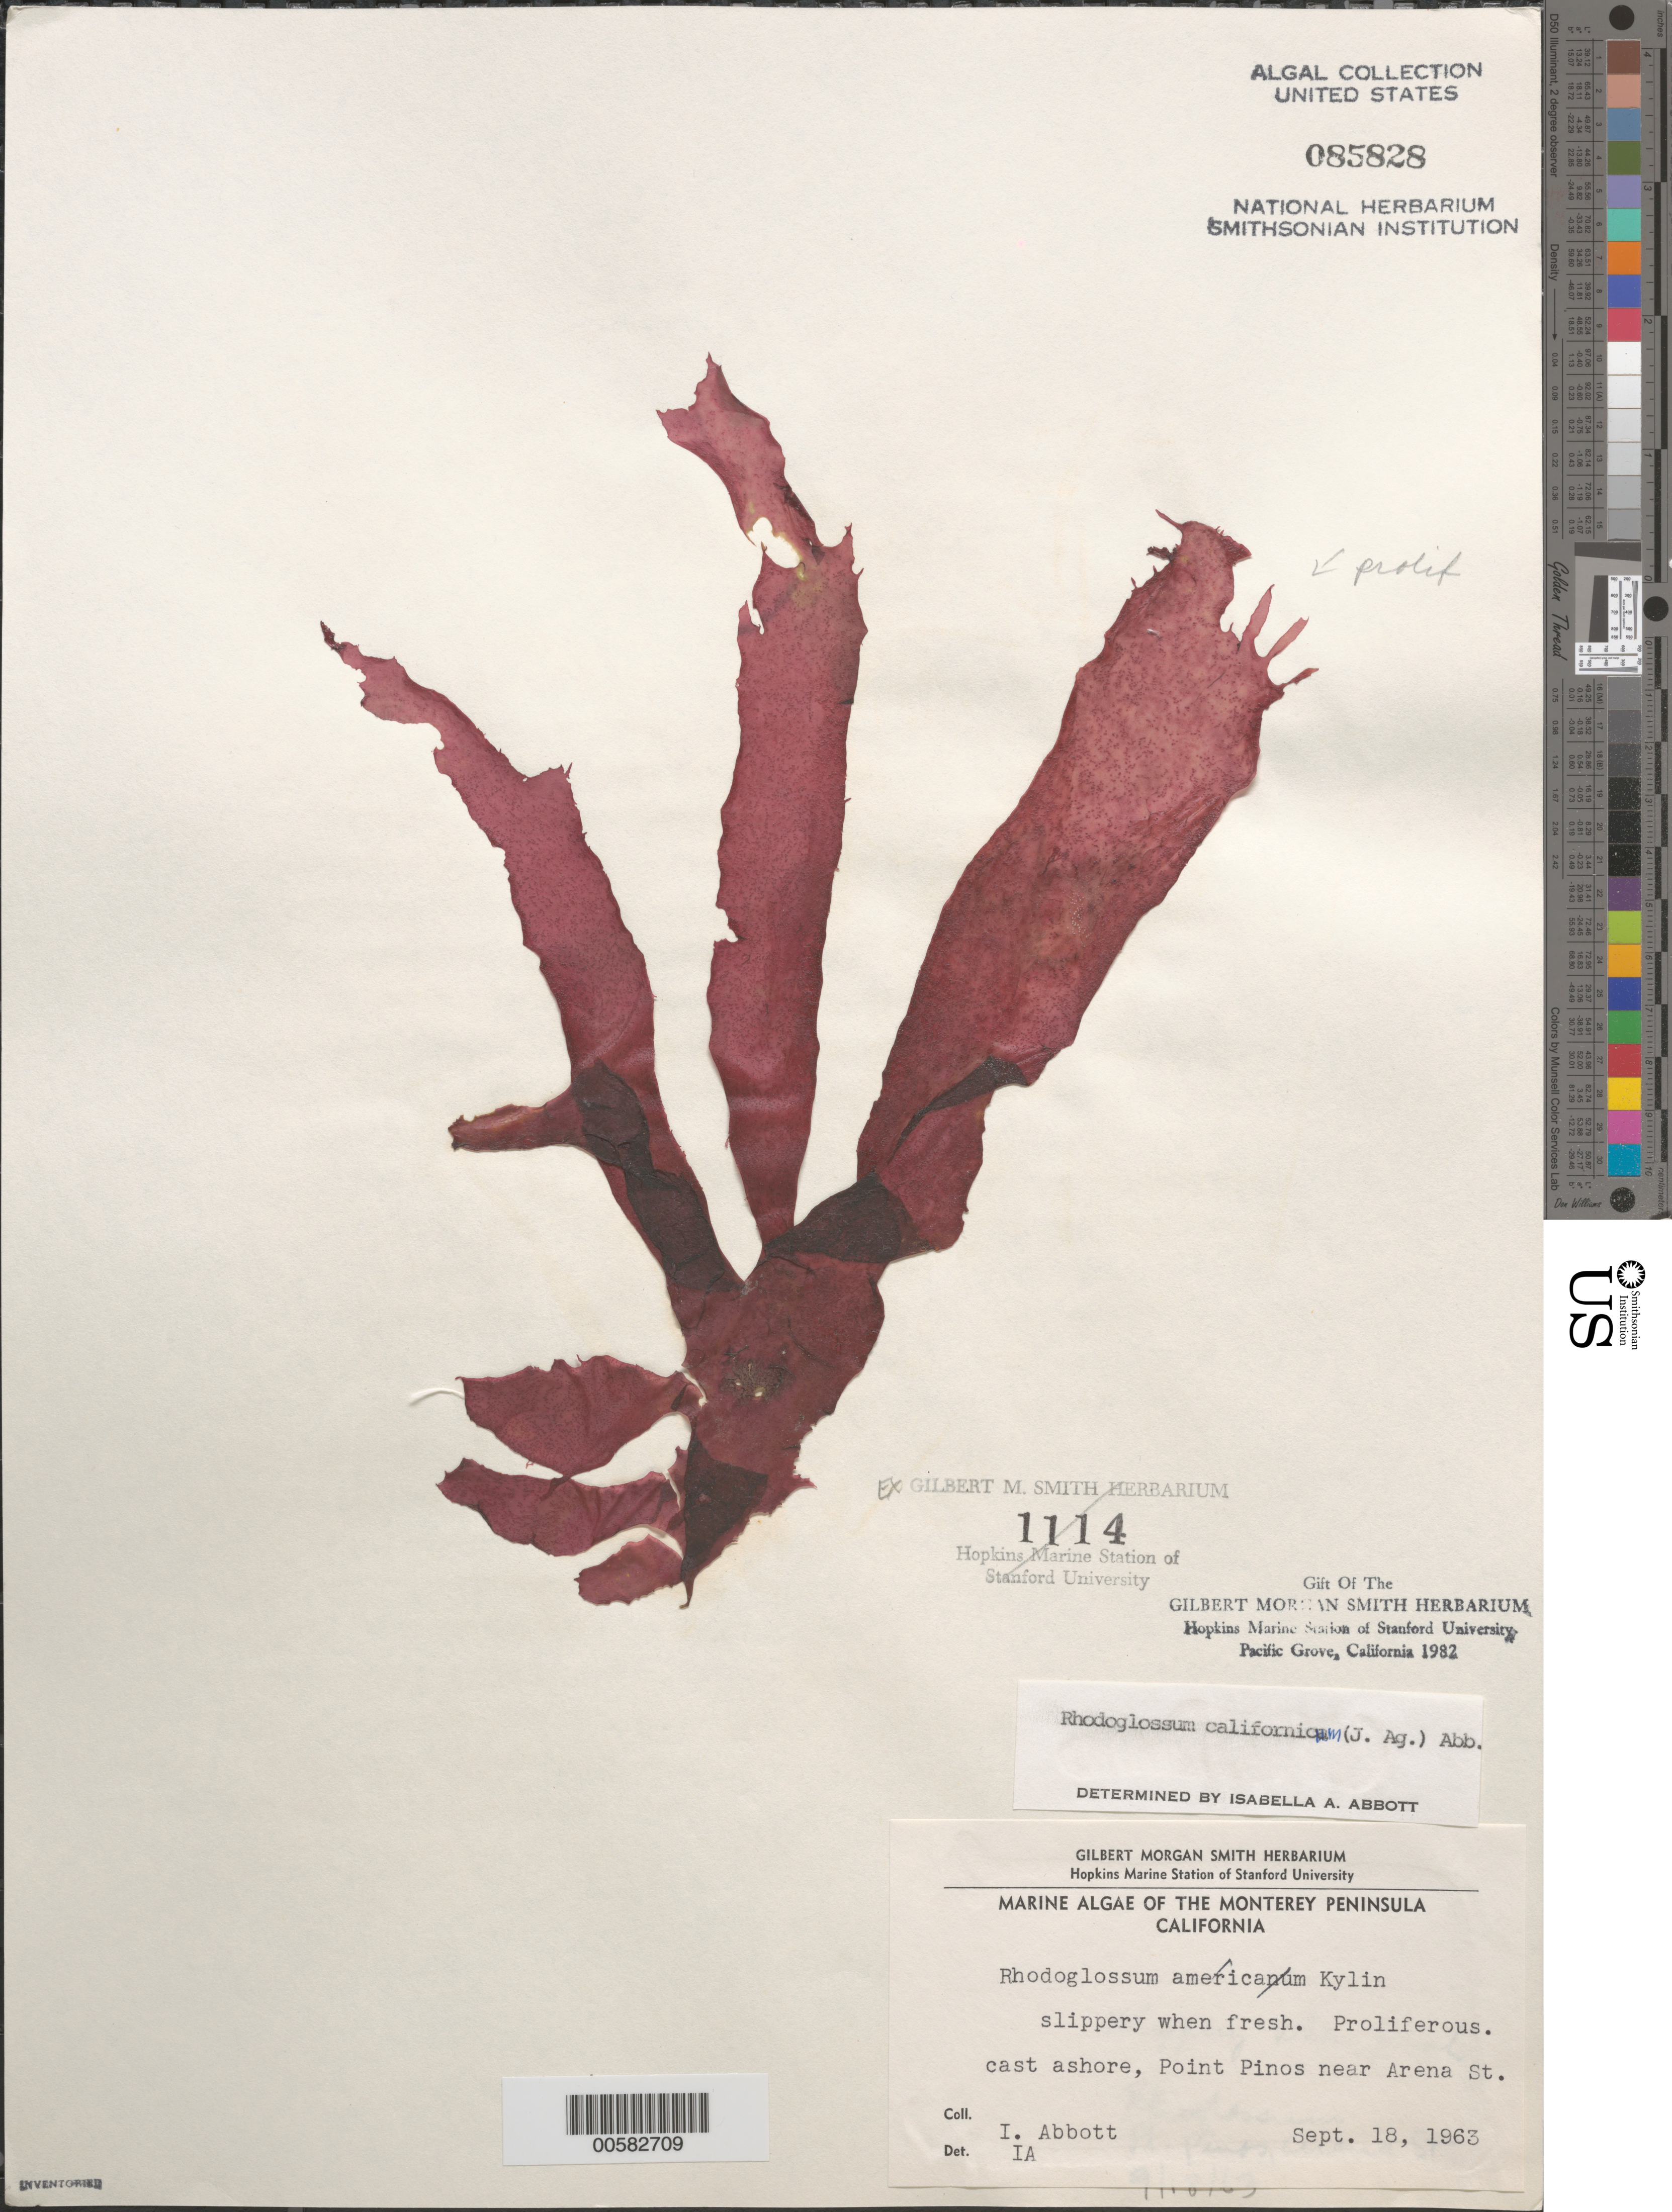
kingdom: Plantae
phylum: Rhodophyta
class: Florideophyceae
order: Gigartinales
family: Gigartinaceae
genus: Mazzaella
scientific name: Mazzaella californica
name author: (J. Agardh) G. De Toni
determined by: Algae name updating Project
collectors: I. A. Abbott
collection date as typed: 18 Sep 1963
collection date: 1963-09-18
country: United States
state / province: California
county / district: Monterey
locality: Point Pinos, near Arena Street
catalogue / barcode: US 85828